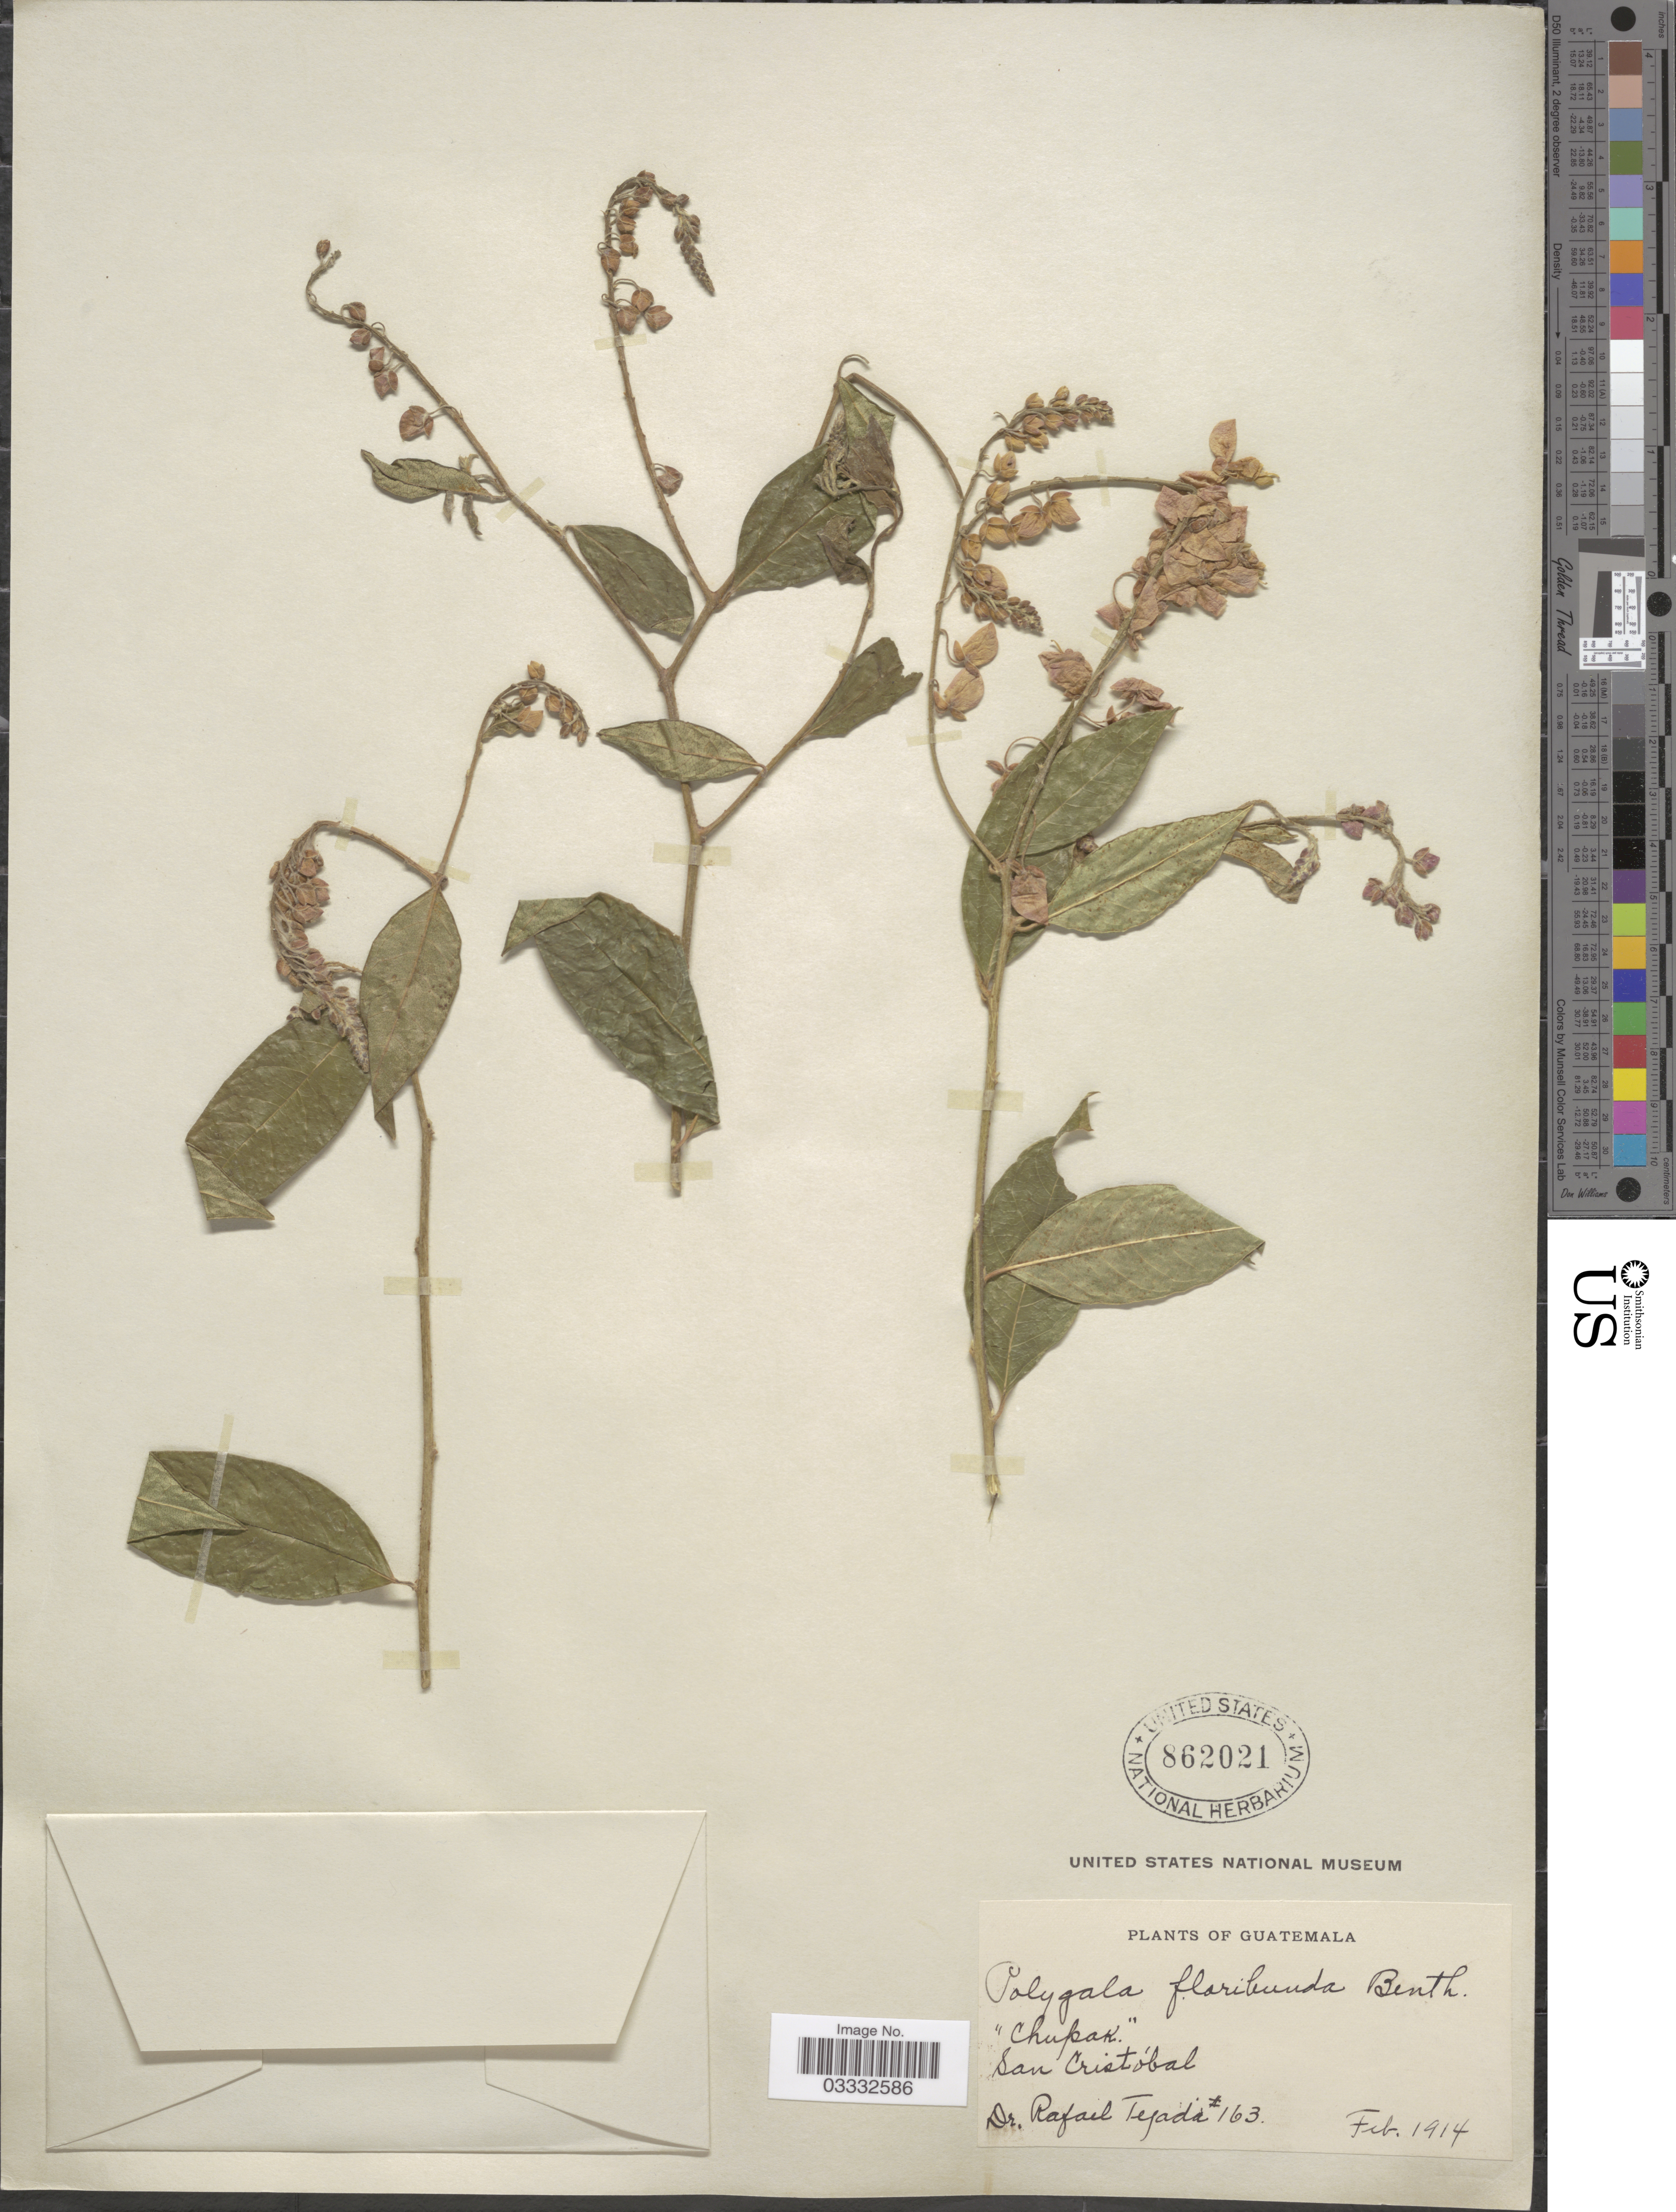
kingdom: Plantae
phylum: Tracheophyta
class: Magnoliopsida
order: Fabales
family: Polygalaceae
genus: Asemeia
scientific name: Asemeia floribunda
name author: (Benth.) J.F.B. Pastore & J.R. Abbott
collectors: R. Tejada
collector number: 163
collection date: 1914-02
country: Guatemala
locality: San Cristóbal.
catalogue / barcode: US 862021